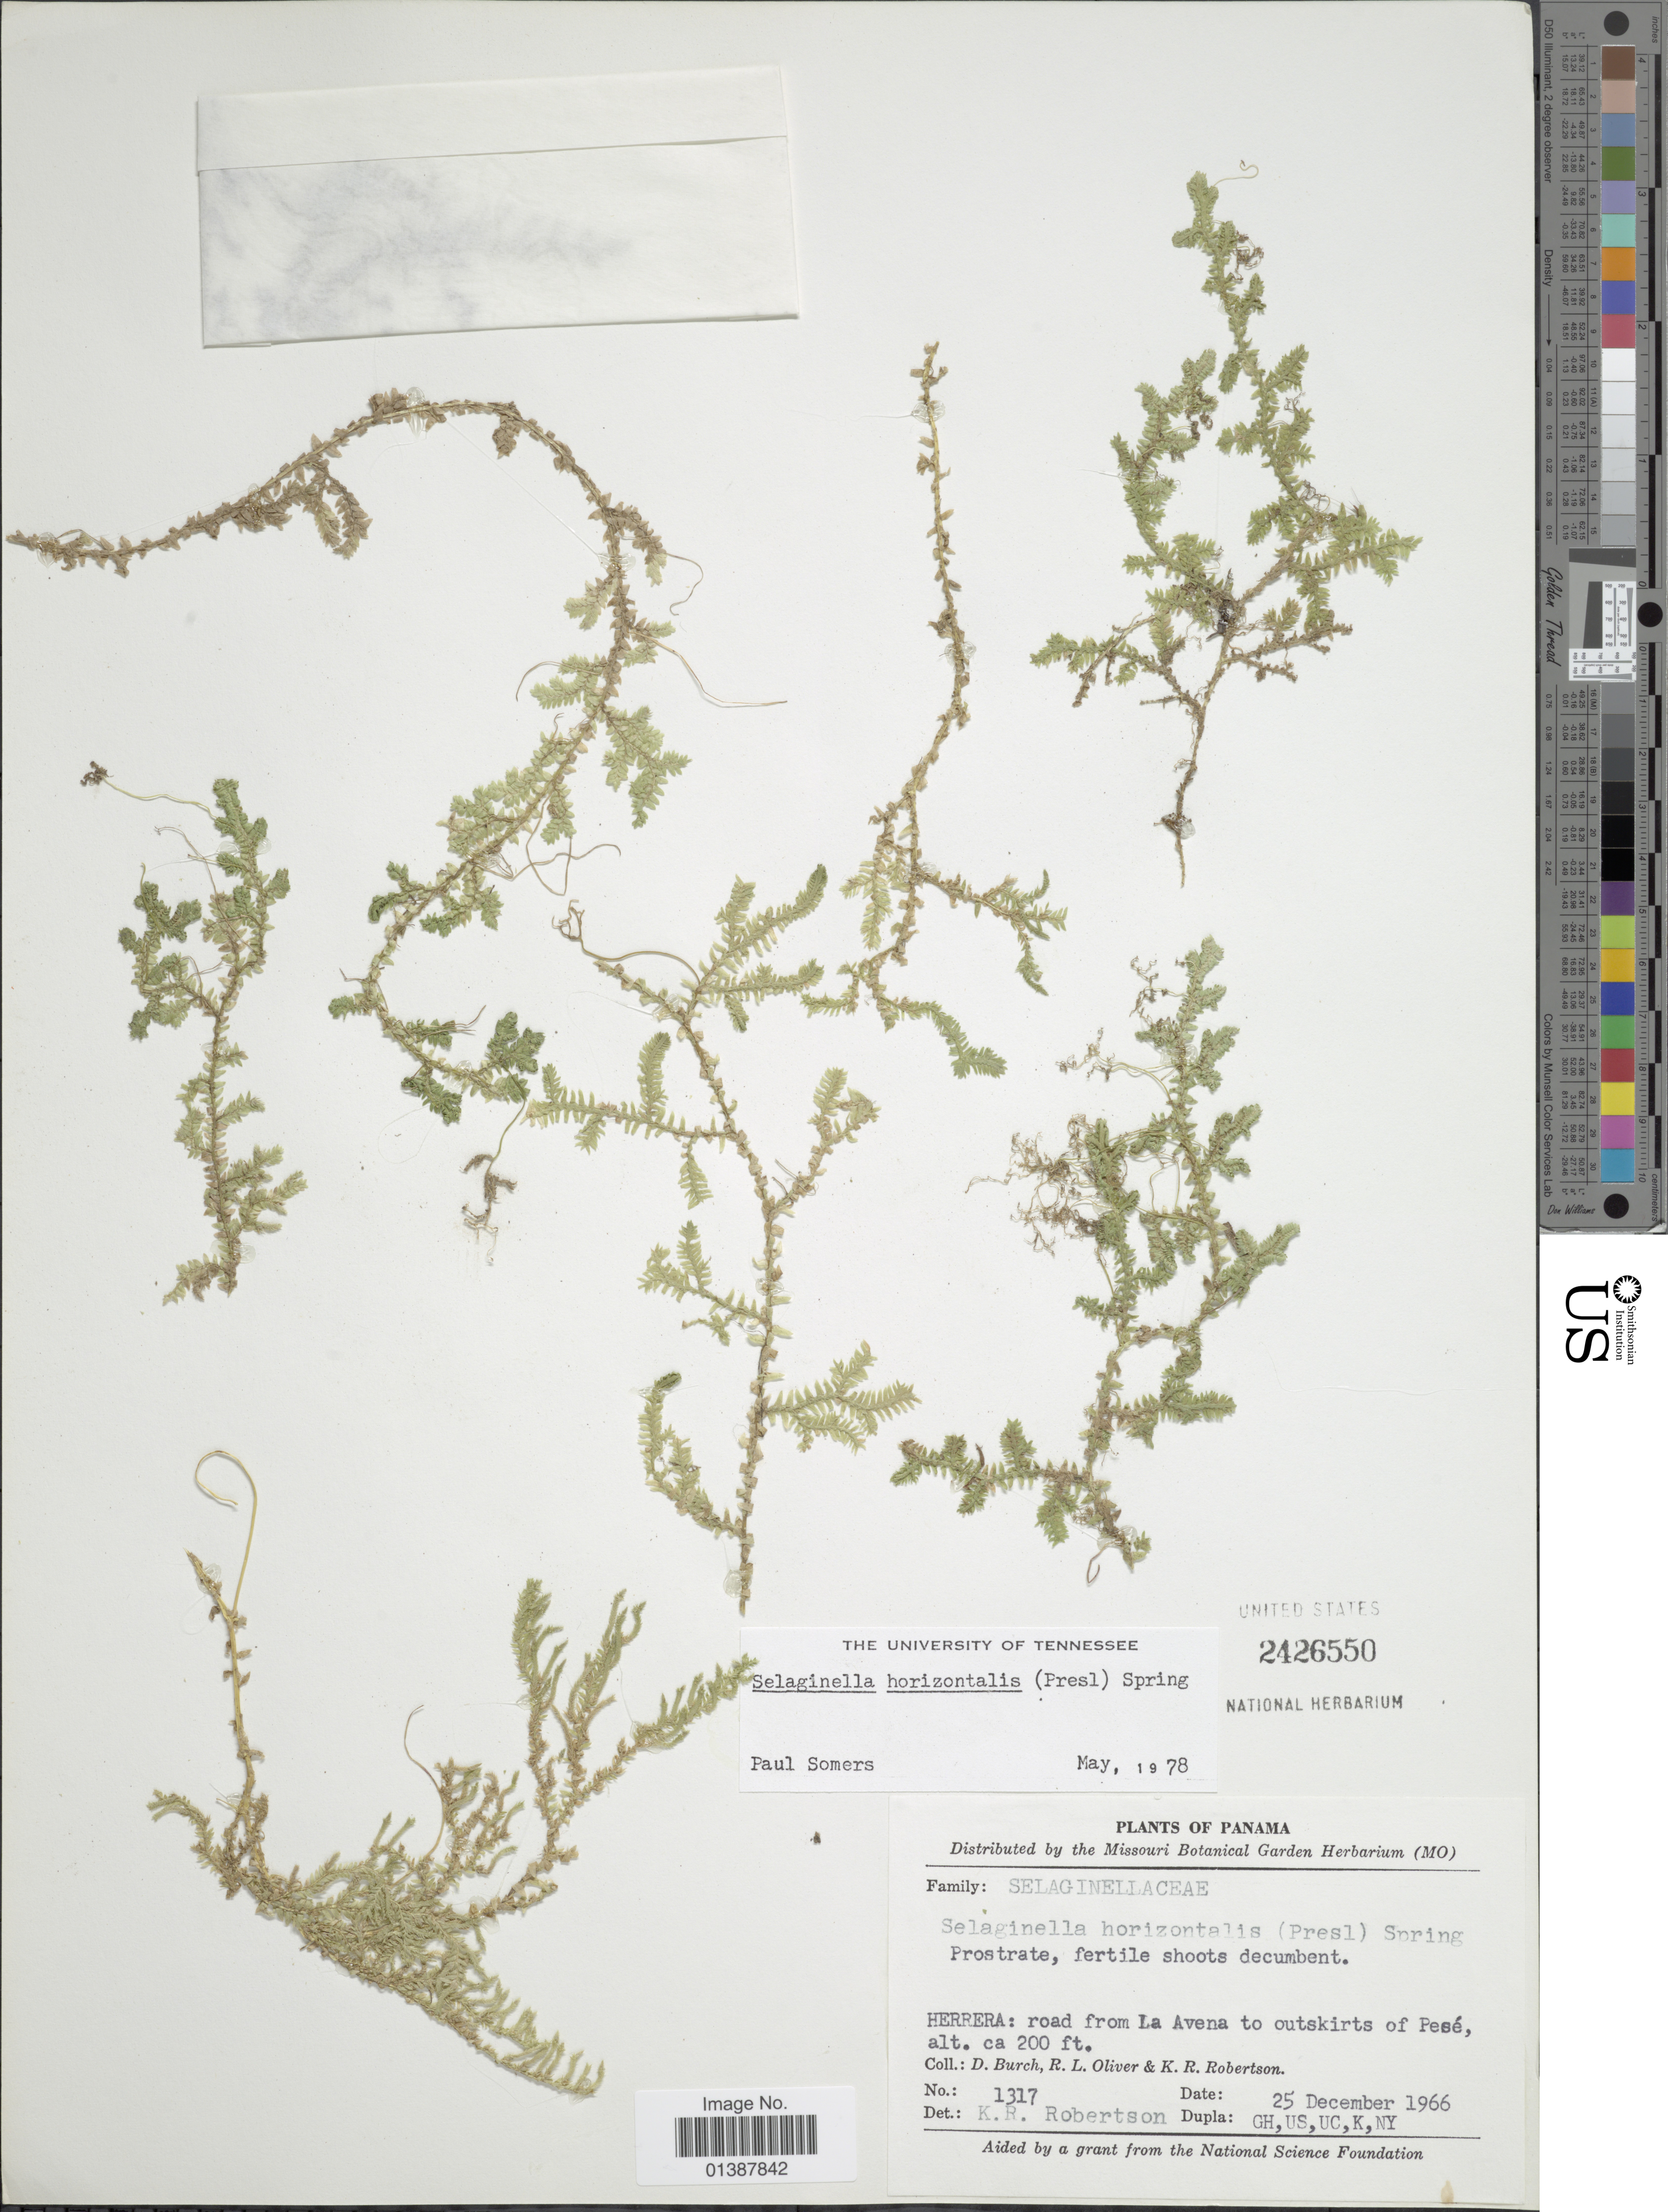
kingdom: Plantae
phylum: Tracheophyta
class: Lycopodiopsida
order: Selaginellales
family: Selaginellaceae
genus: Selaginella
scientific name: Selaginella horizontalis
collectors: D. Burch, R. Oliver & K. Robertson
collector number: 1317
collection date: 1966-12-25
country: Panama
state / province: Herrera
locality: Road from La Avena to outskirts of pesé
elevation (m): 61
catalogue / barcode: US 2426550